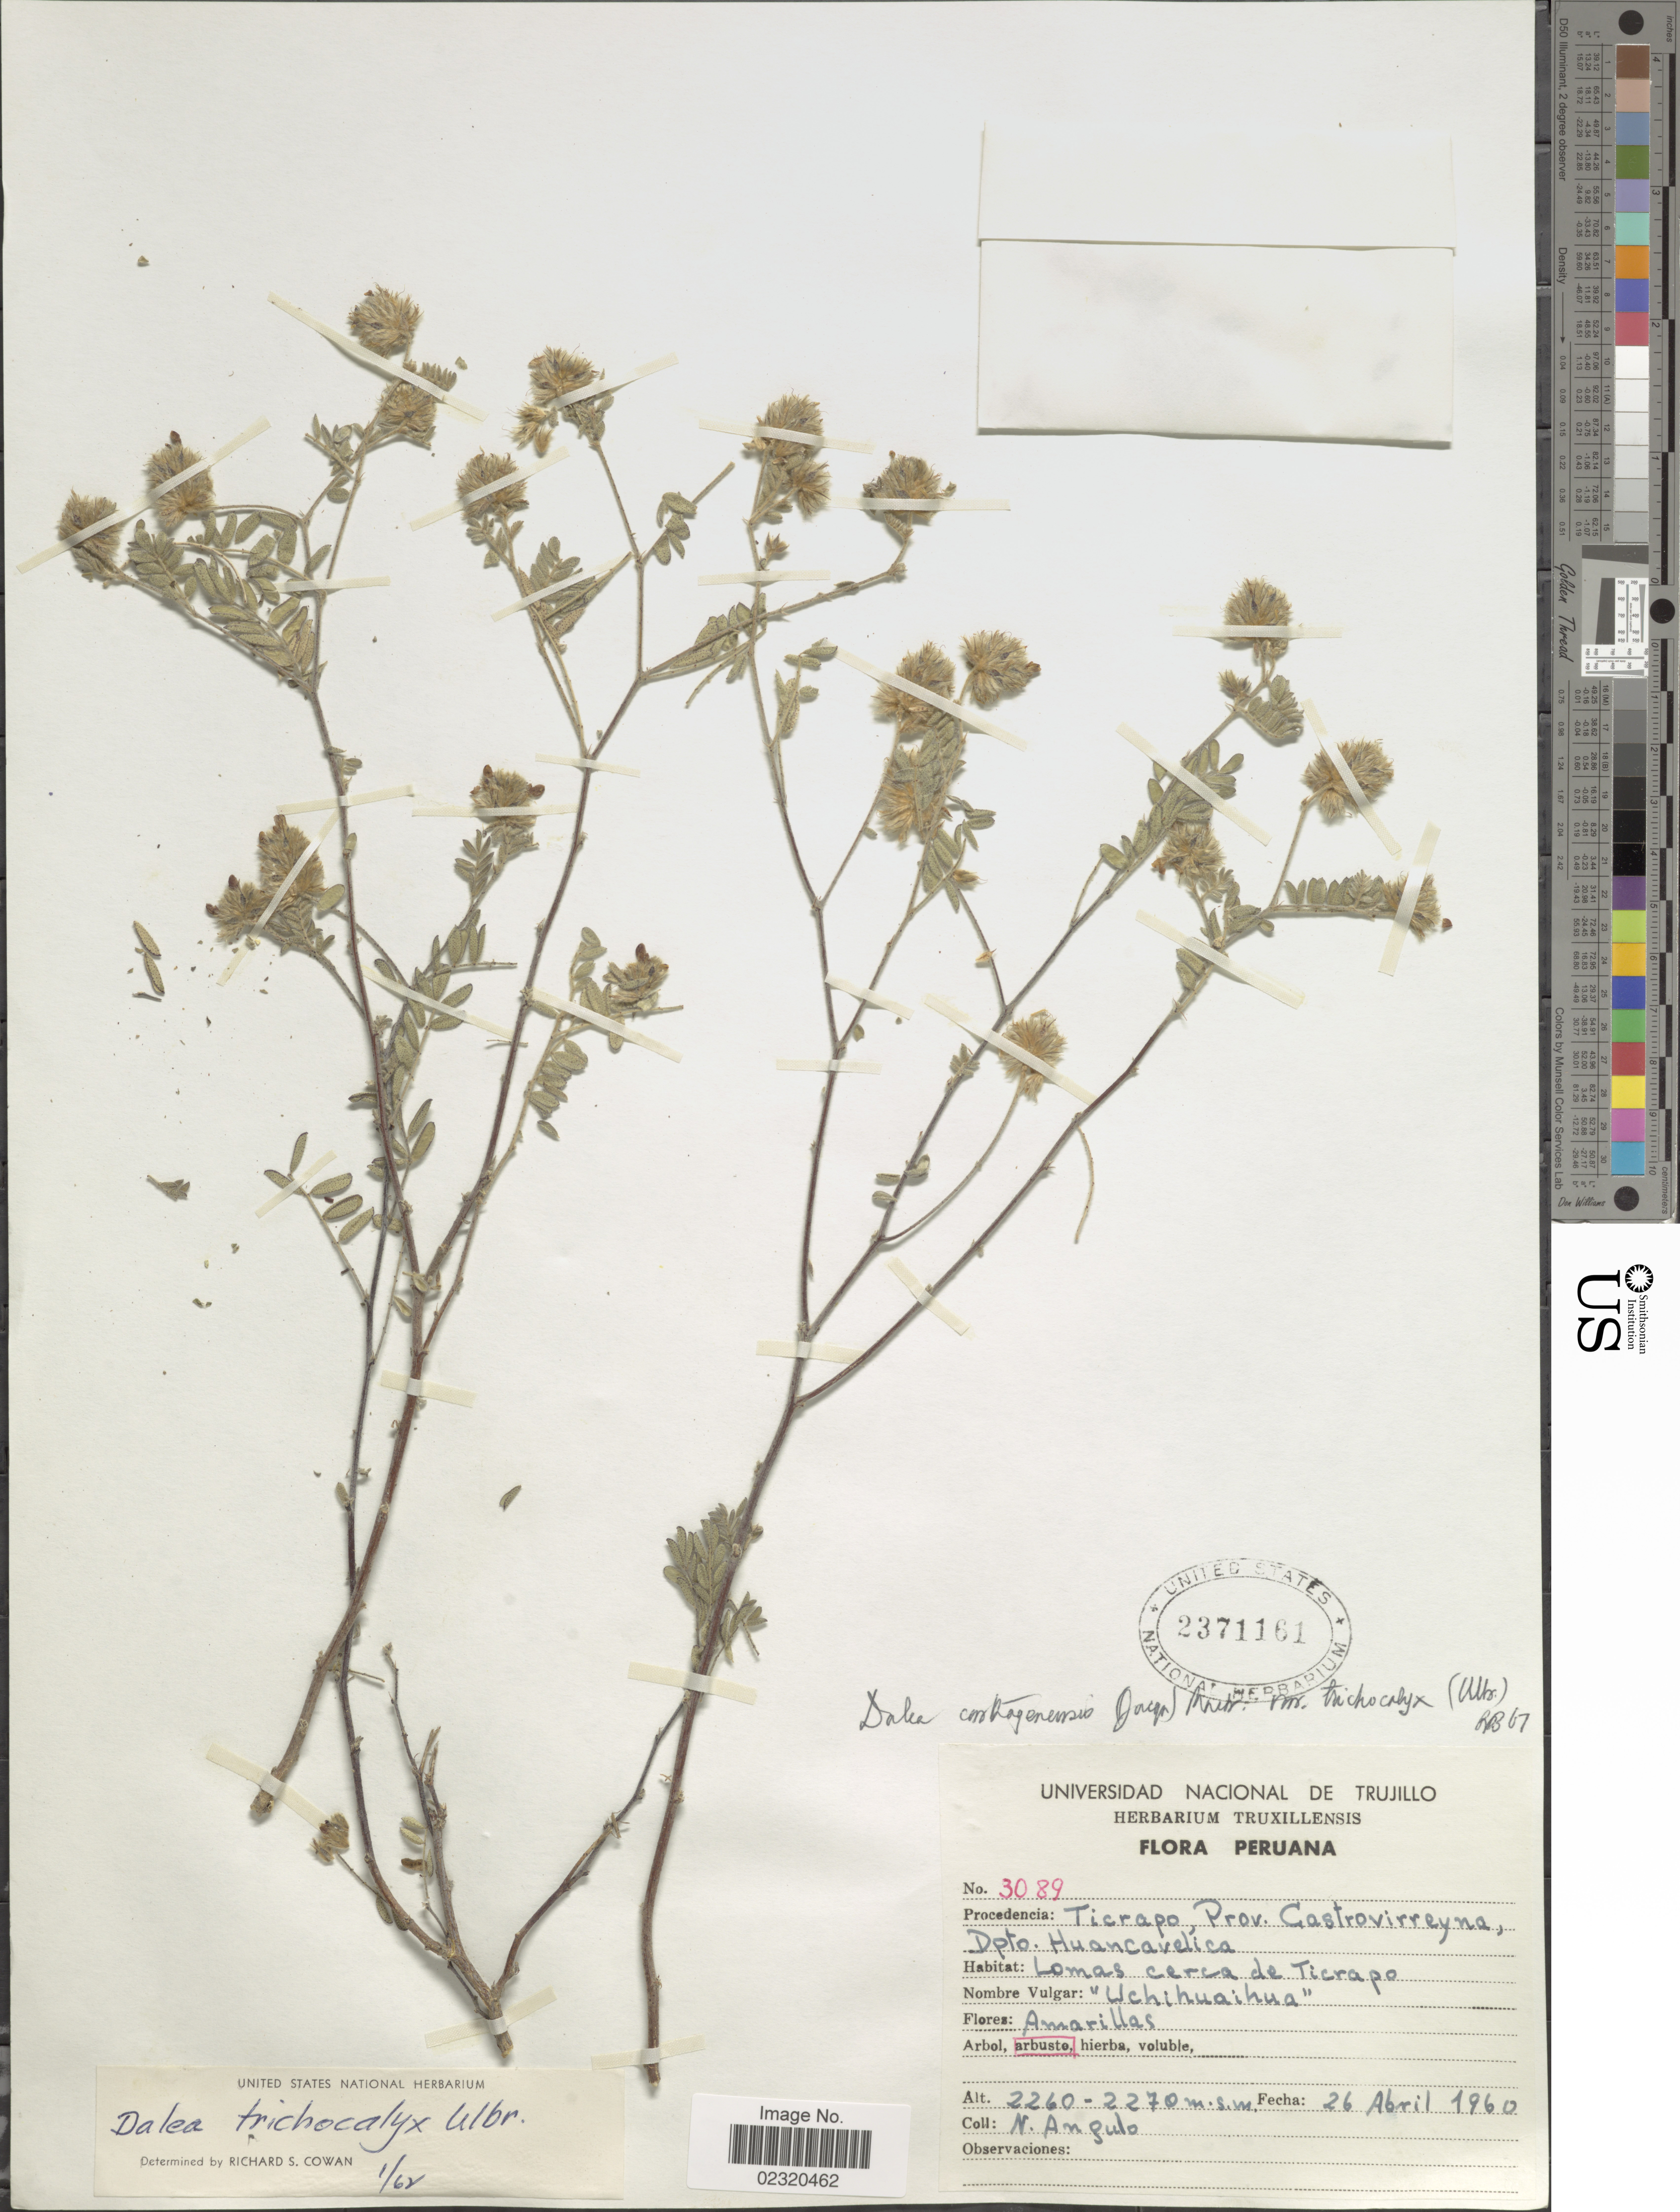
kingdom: Plantae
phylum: Tracheophyta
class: Magnoliopsida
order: Fabales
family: Fabaceae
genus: Dalea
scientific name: Dalea carthagenensis var. trichocalyx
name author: (Ulbr.) Barneby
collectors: N. Angulo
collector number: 3089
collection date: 1960-04-26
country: Peru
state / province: Huancavelica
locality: Ticrapo, Prov. Castrovirreyna, lomas cerca de Ticrapo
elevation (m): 2260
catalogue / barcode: US 2371161